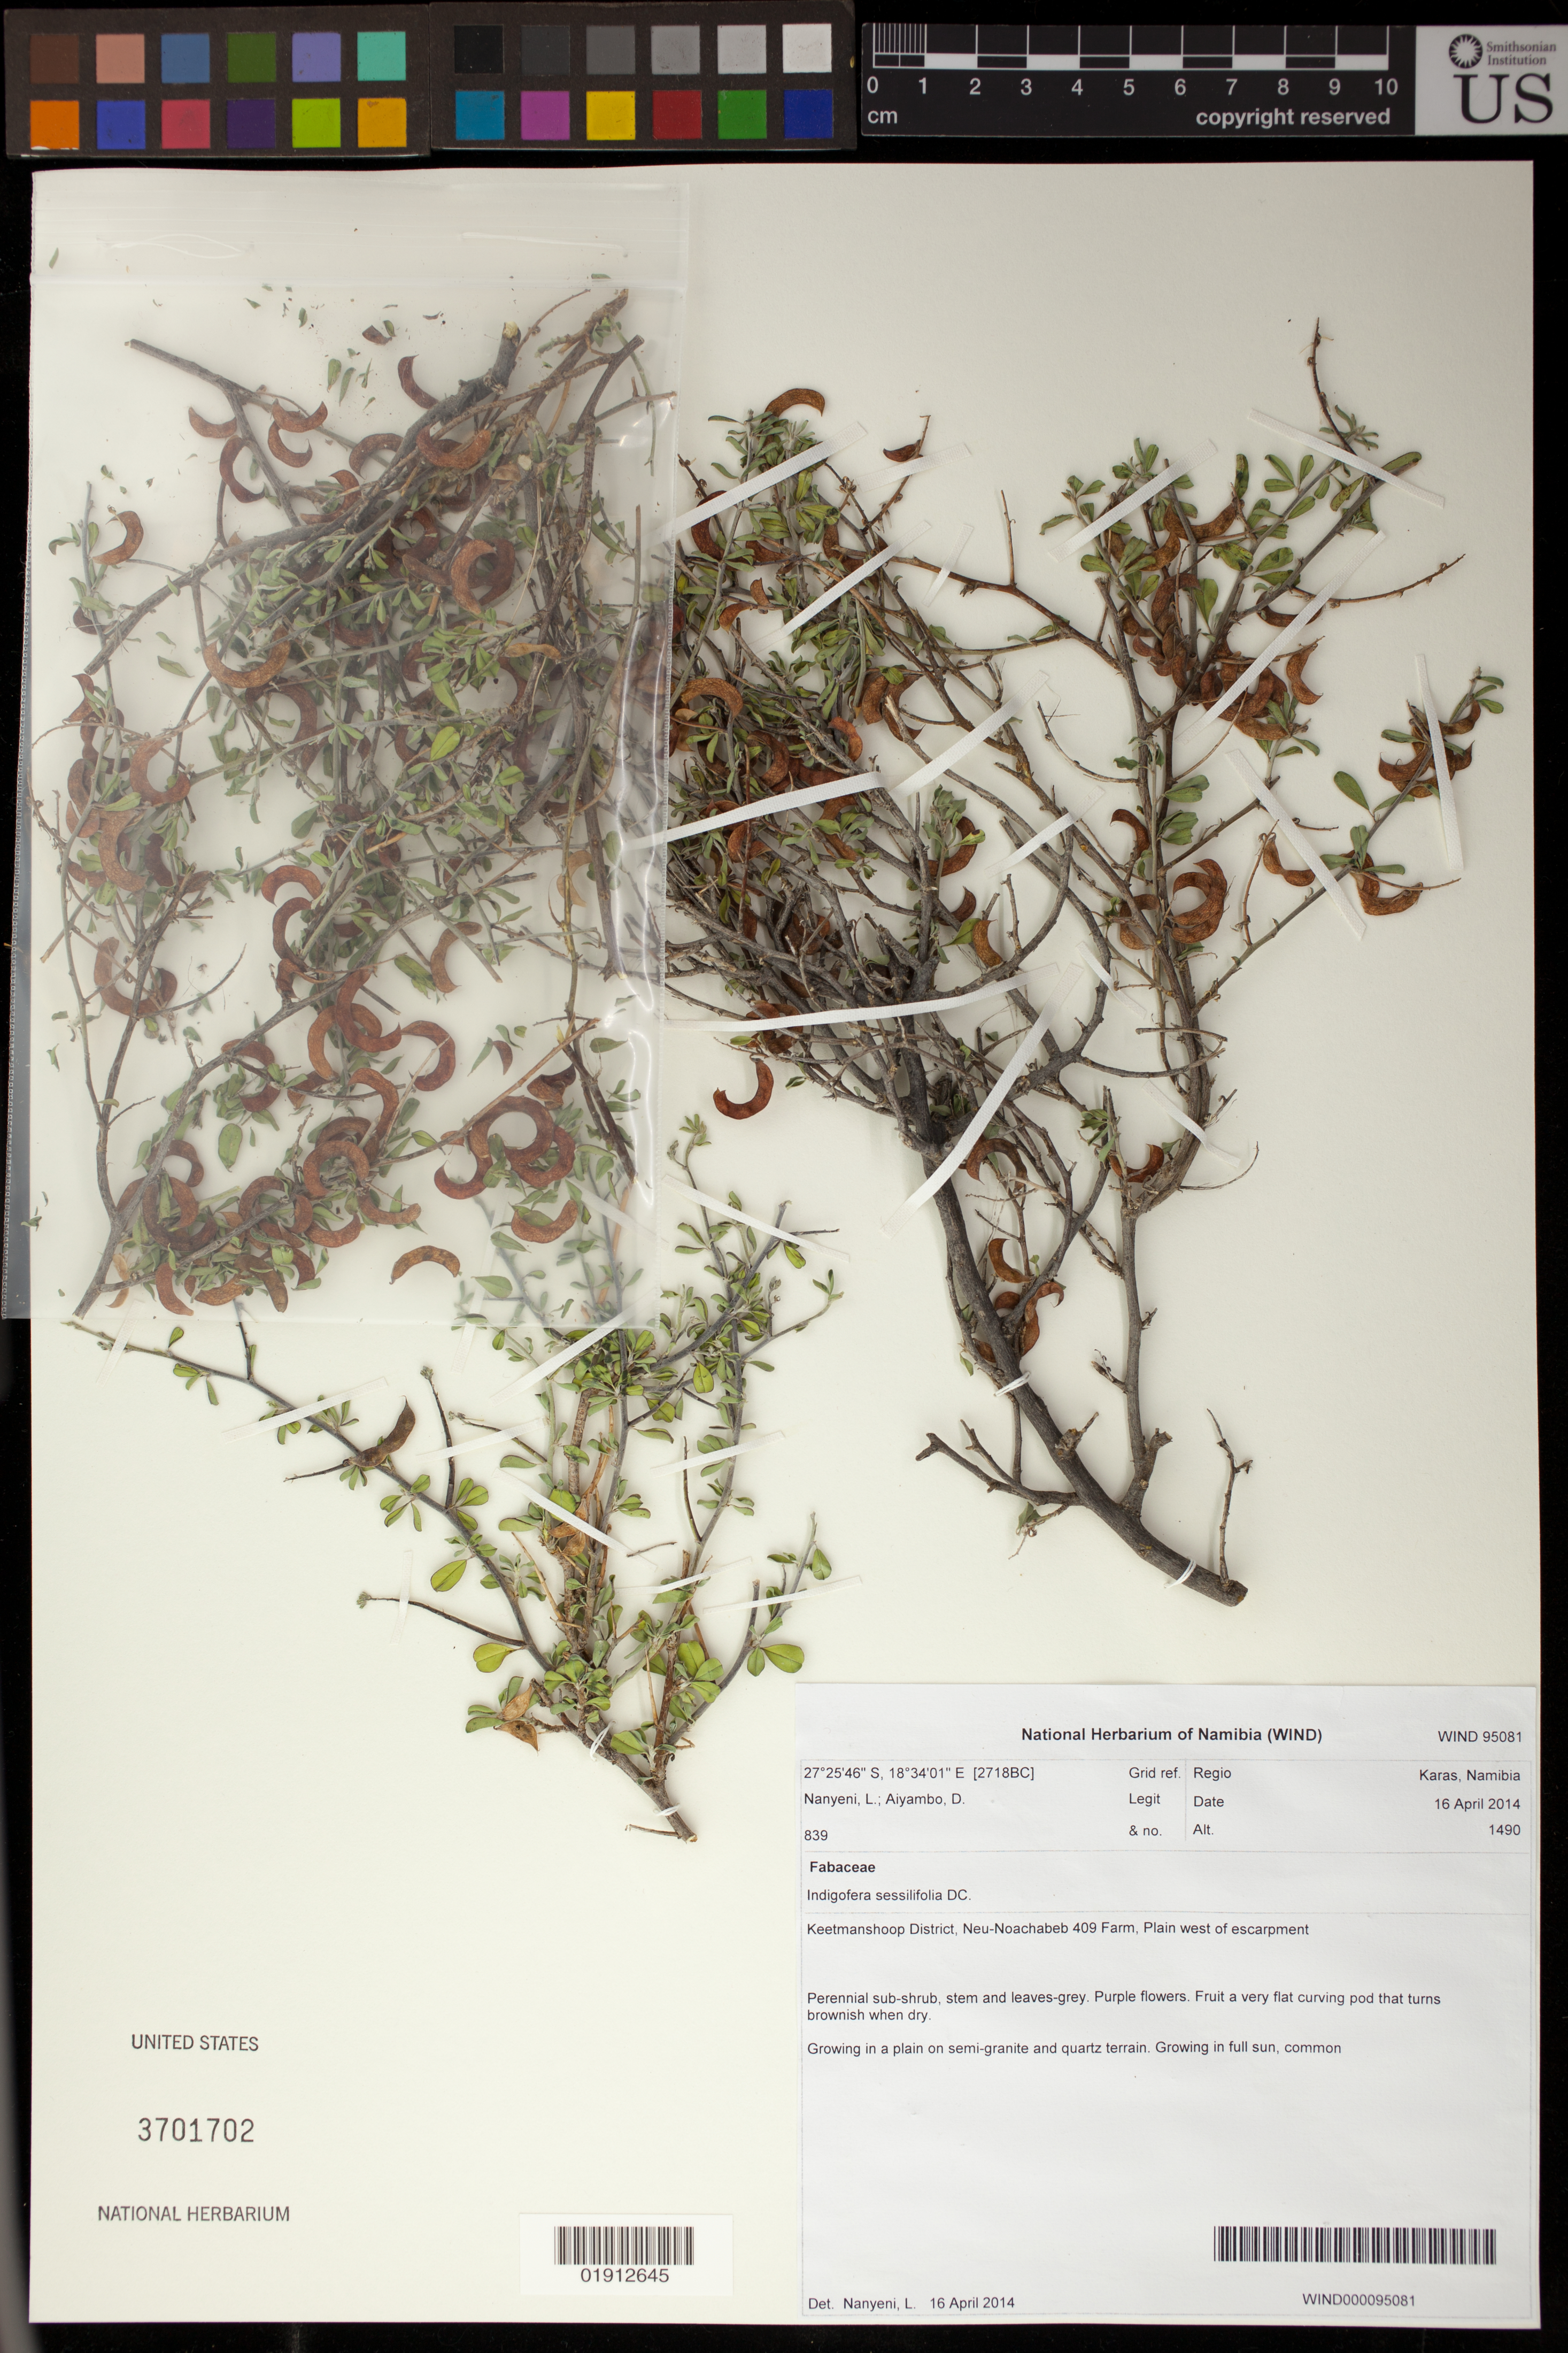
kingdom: Plantae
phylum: Tracheophyta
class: Magnoliopsida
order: Fabales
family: Fabaceae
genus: Indigofera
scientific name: Indigofera sessiliflora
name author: DC.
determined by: Nanyeni, L.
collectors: L. Nanyeni & D. Aiyambo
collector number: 839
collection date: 2014-04-16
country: Namibia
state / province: Karas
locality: Keetmanshoop District, Neu-Noachabeb 409 Farm, Plain west of escarpment.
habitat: Growing in a plain on semi-granite and quartz terrain. Growing in full sun, common.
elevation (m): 1490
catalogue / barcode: US 3701702